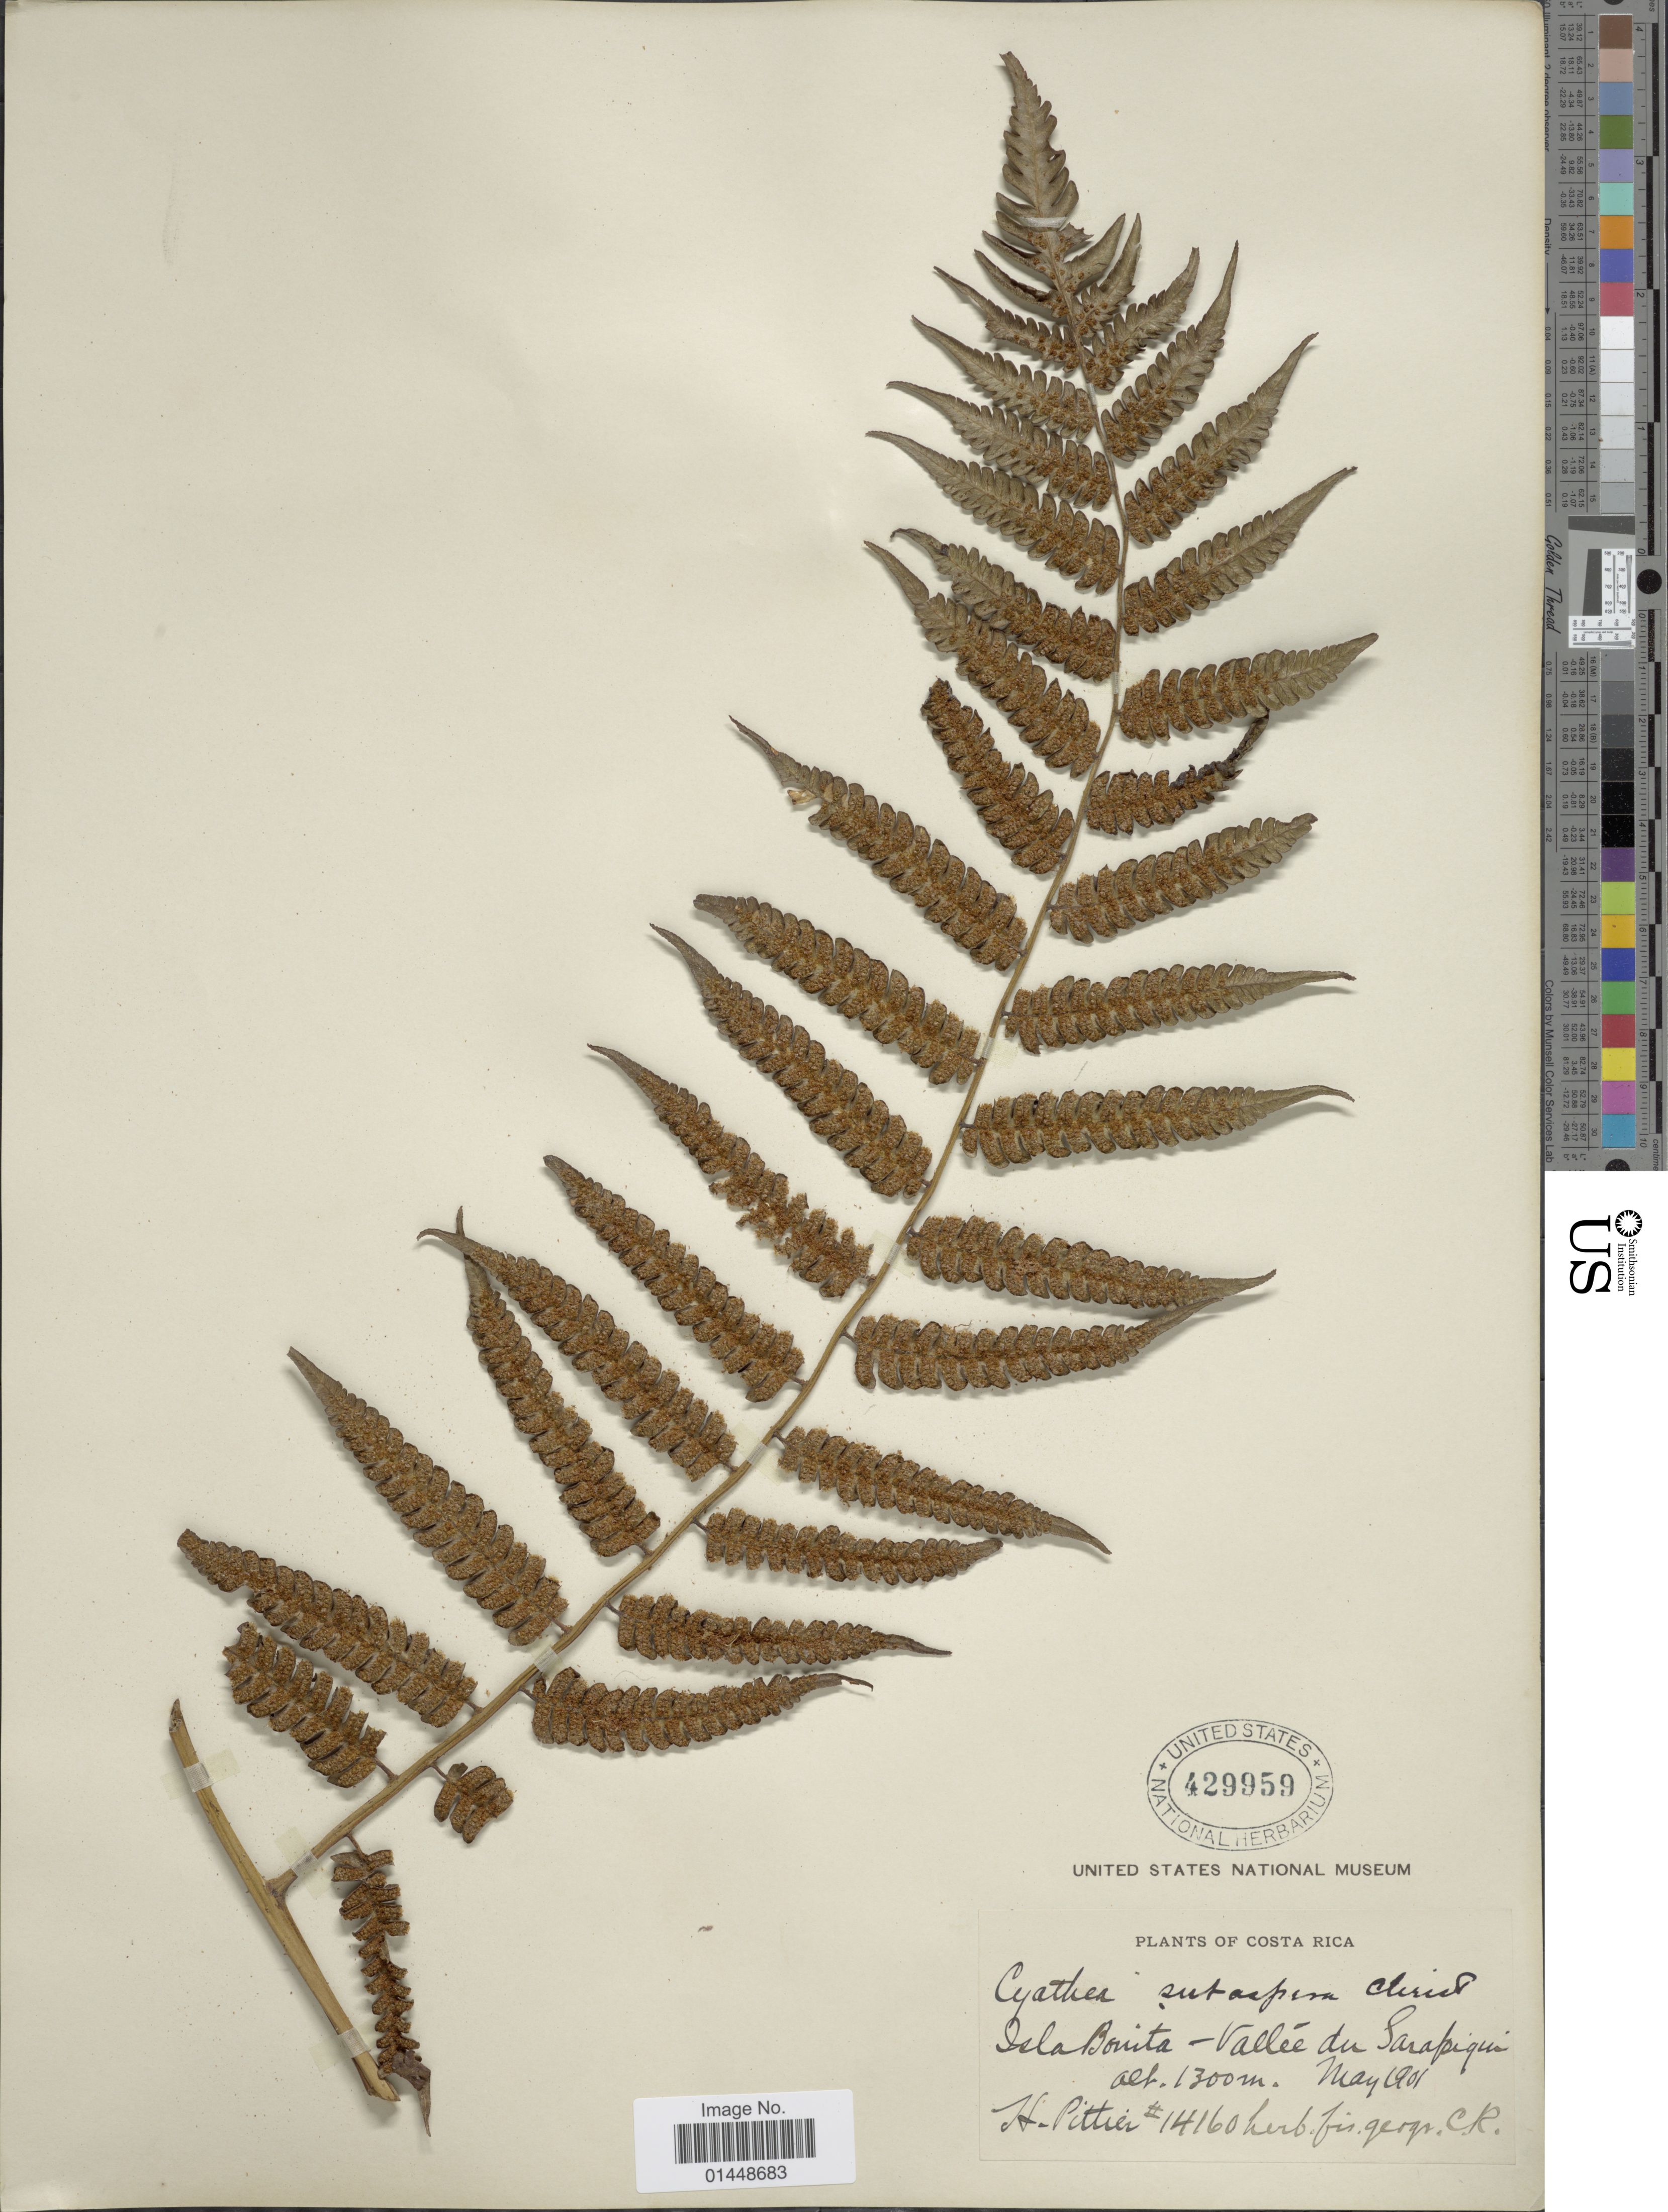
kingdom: Plantae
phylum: Tracheophyta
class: Polypodiopsida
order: Cyatheales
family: Cyatheaceae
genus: Cyathea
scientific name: Cyathea divergens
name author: Kunze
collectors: H. F. Pittier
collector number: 14160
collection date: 1901-05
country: Costa Rica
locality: Isla Bonita - Vallée du Sarapiqui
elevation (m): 1300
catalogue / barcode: US 429959